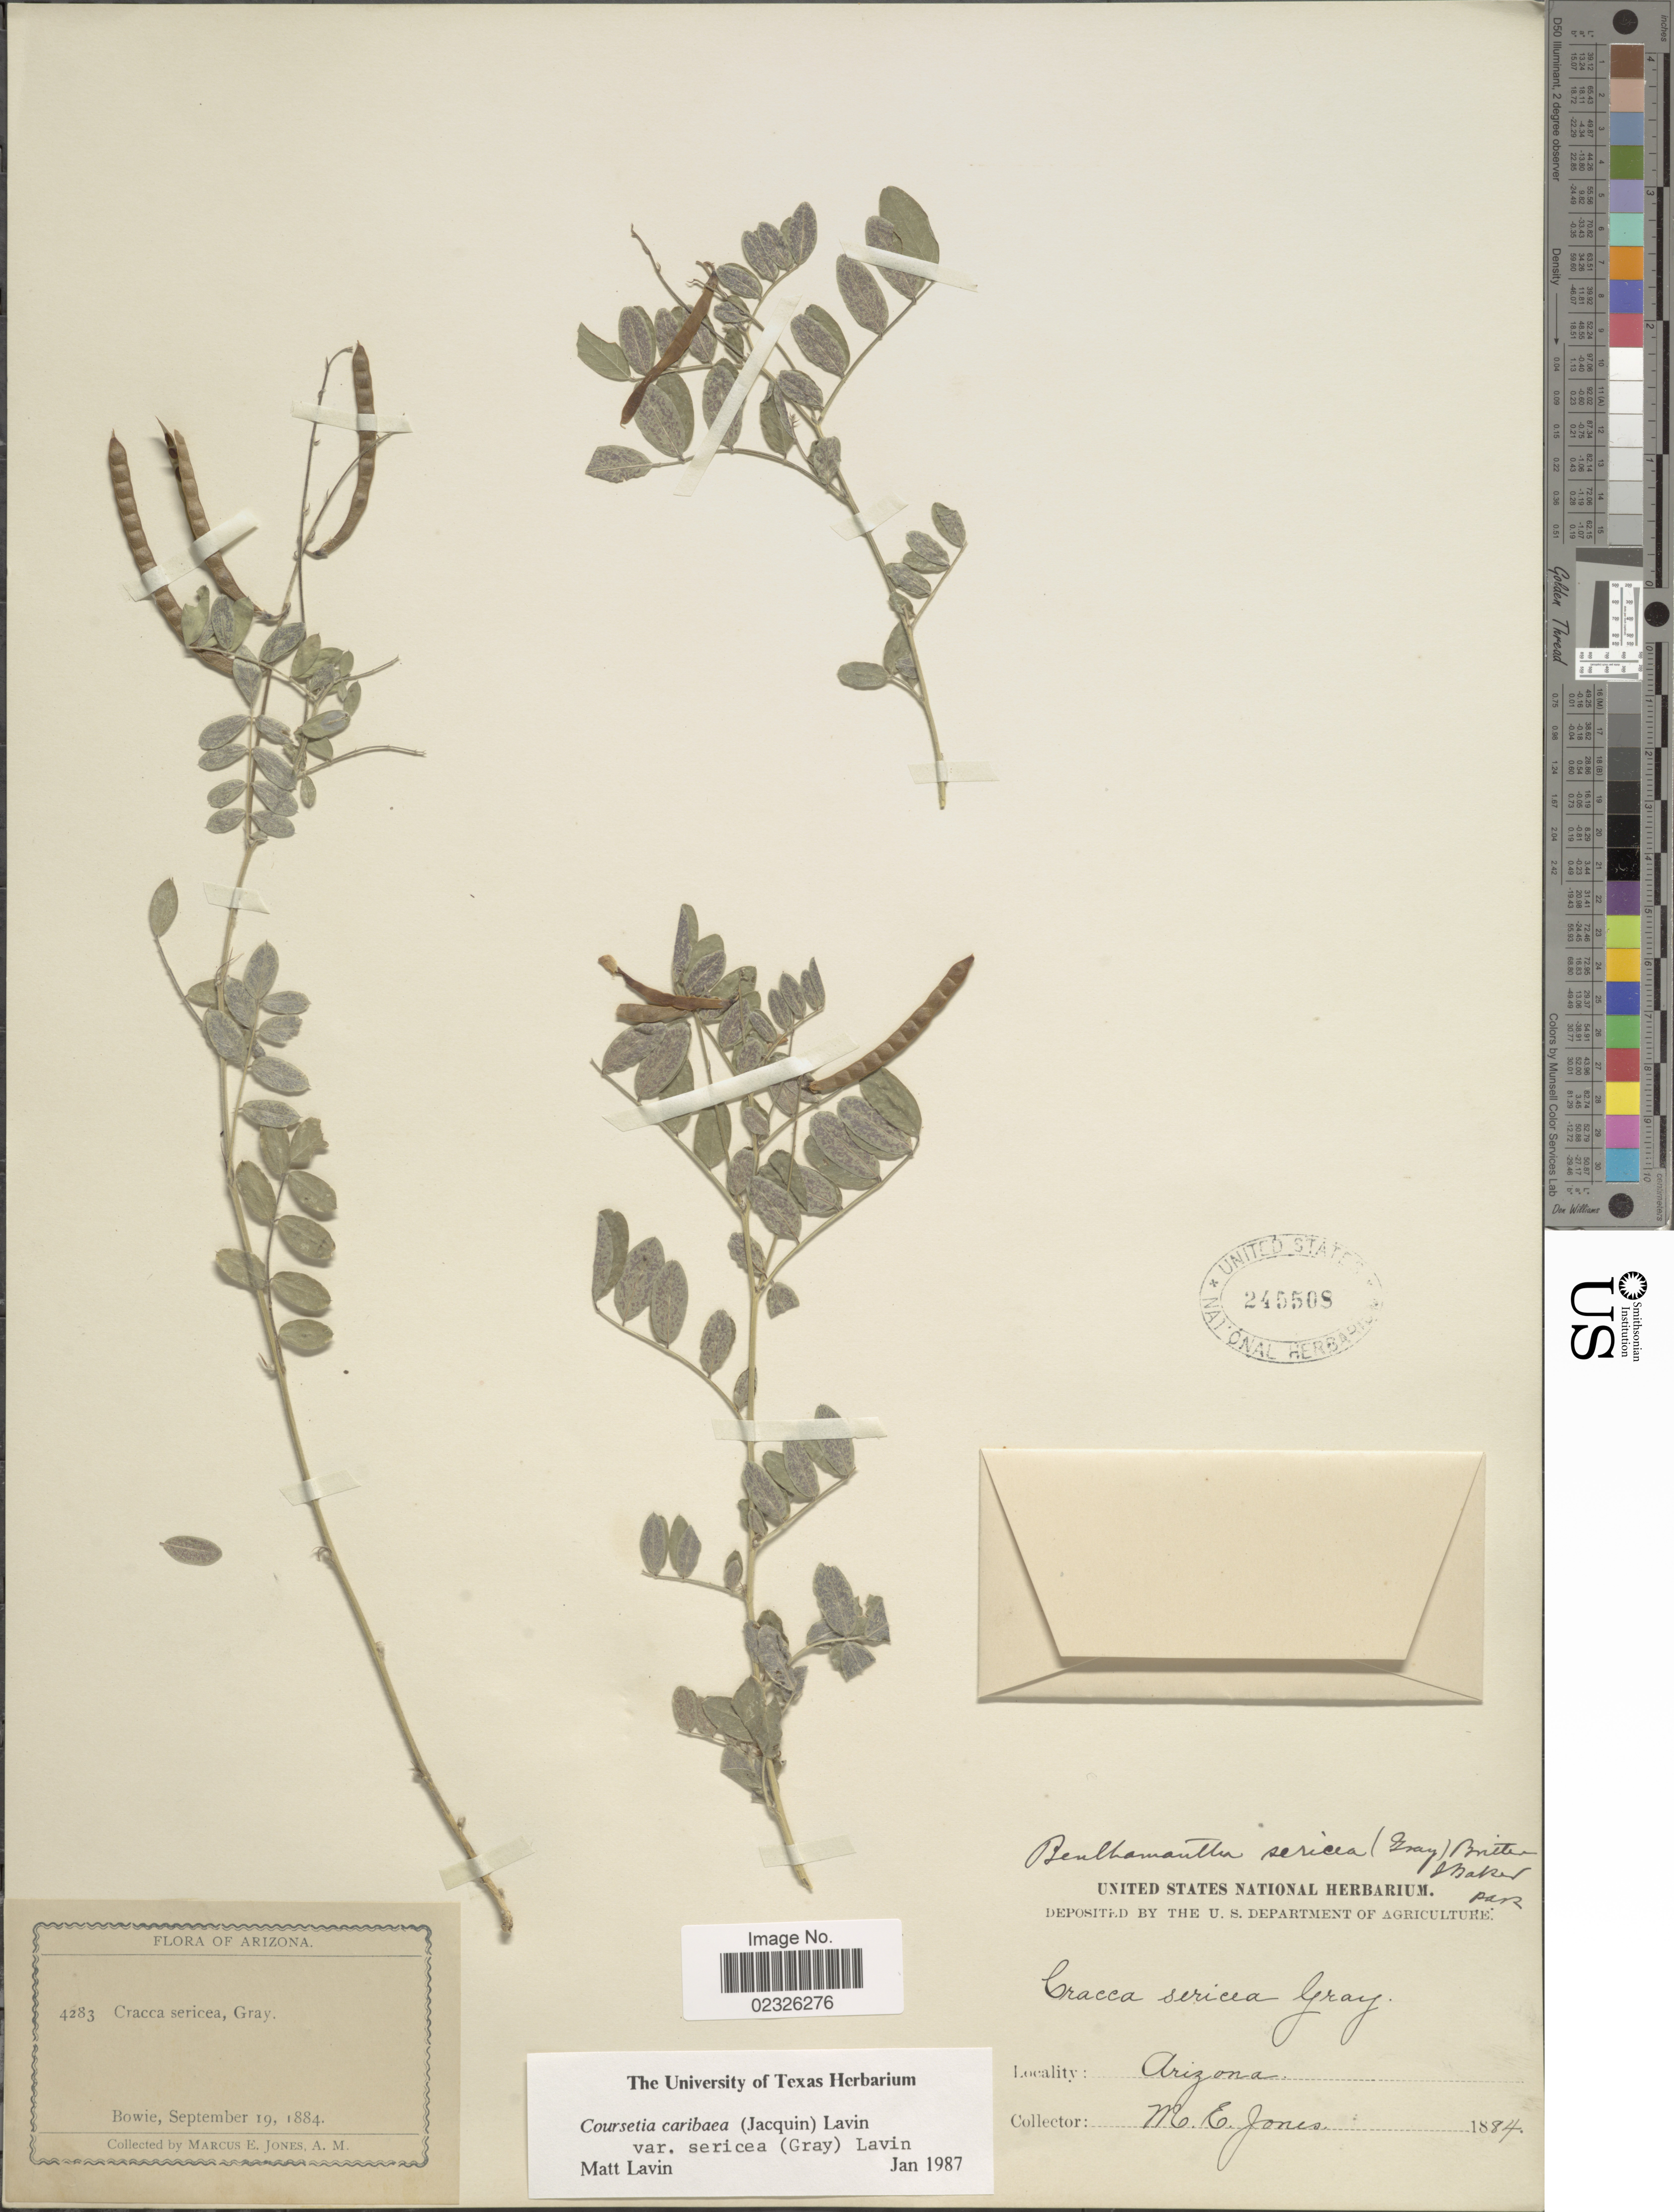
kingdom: Plantae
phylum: Tracheophyta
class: Magnoliopsida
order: Fabales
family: Fabaceae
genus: Coursetia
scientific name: Coursetia caribaea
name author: (Jacq.) Lavin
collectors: M. E. Jones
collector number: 4283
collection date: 1884-09-19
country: United States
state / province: Arizona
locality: Bowie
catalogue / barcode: US 245508